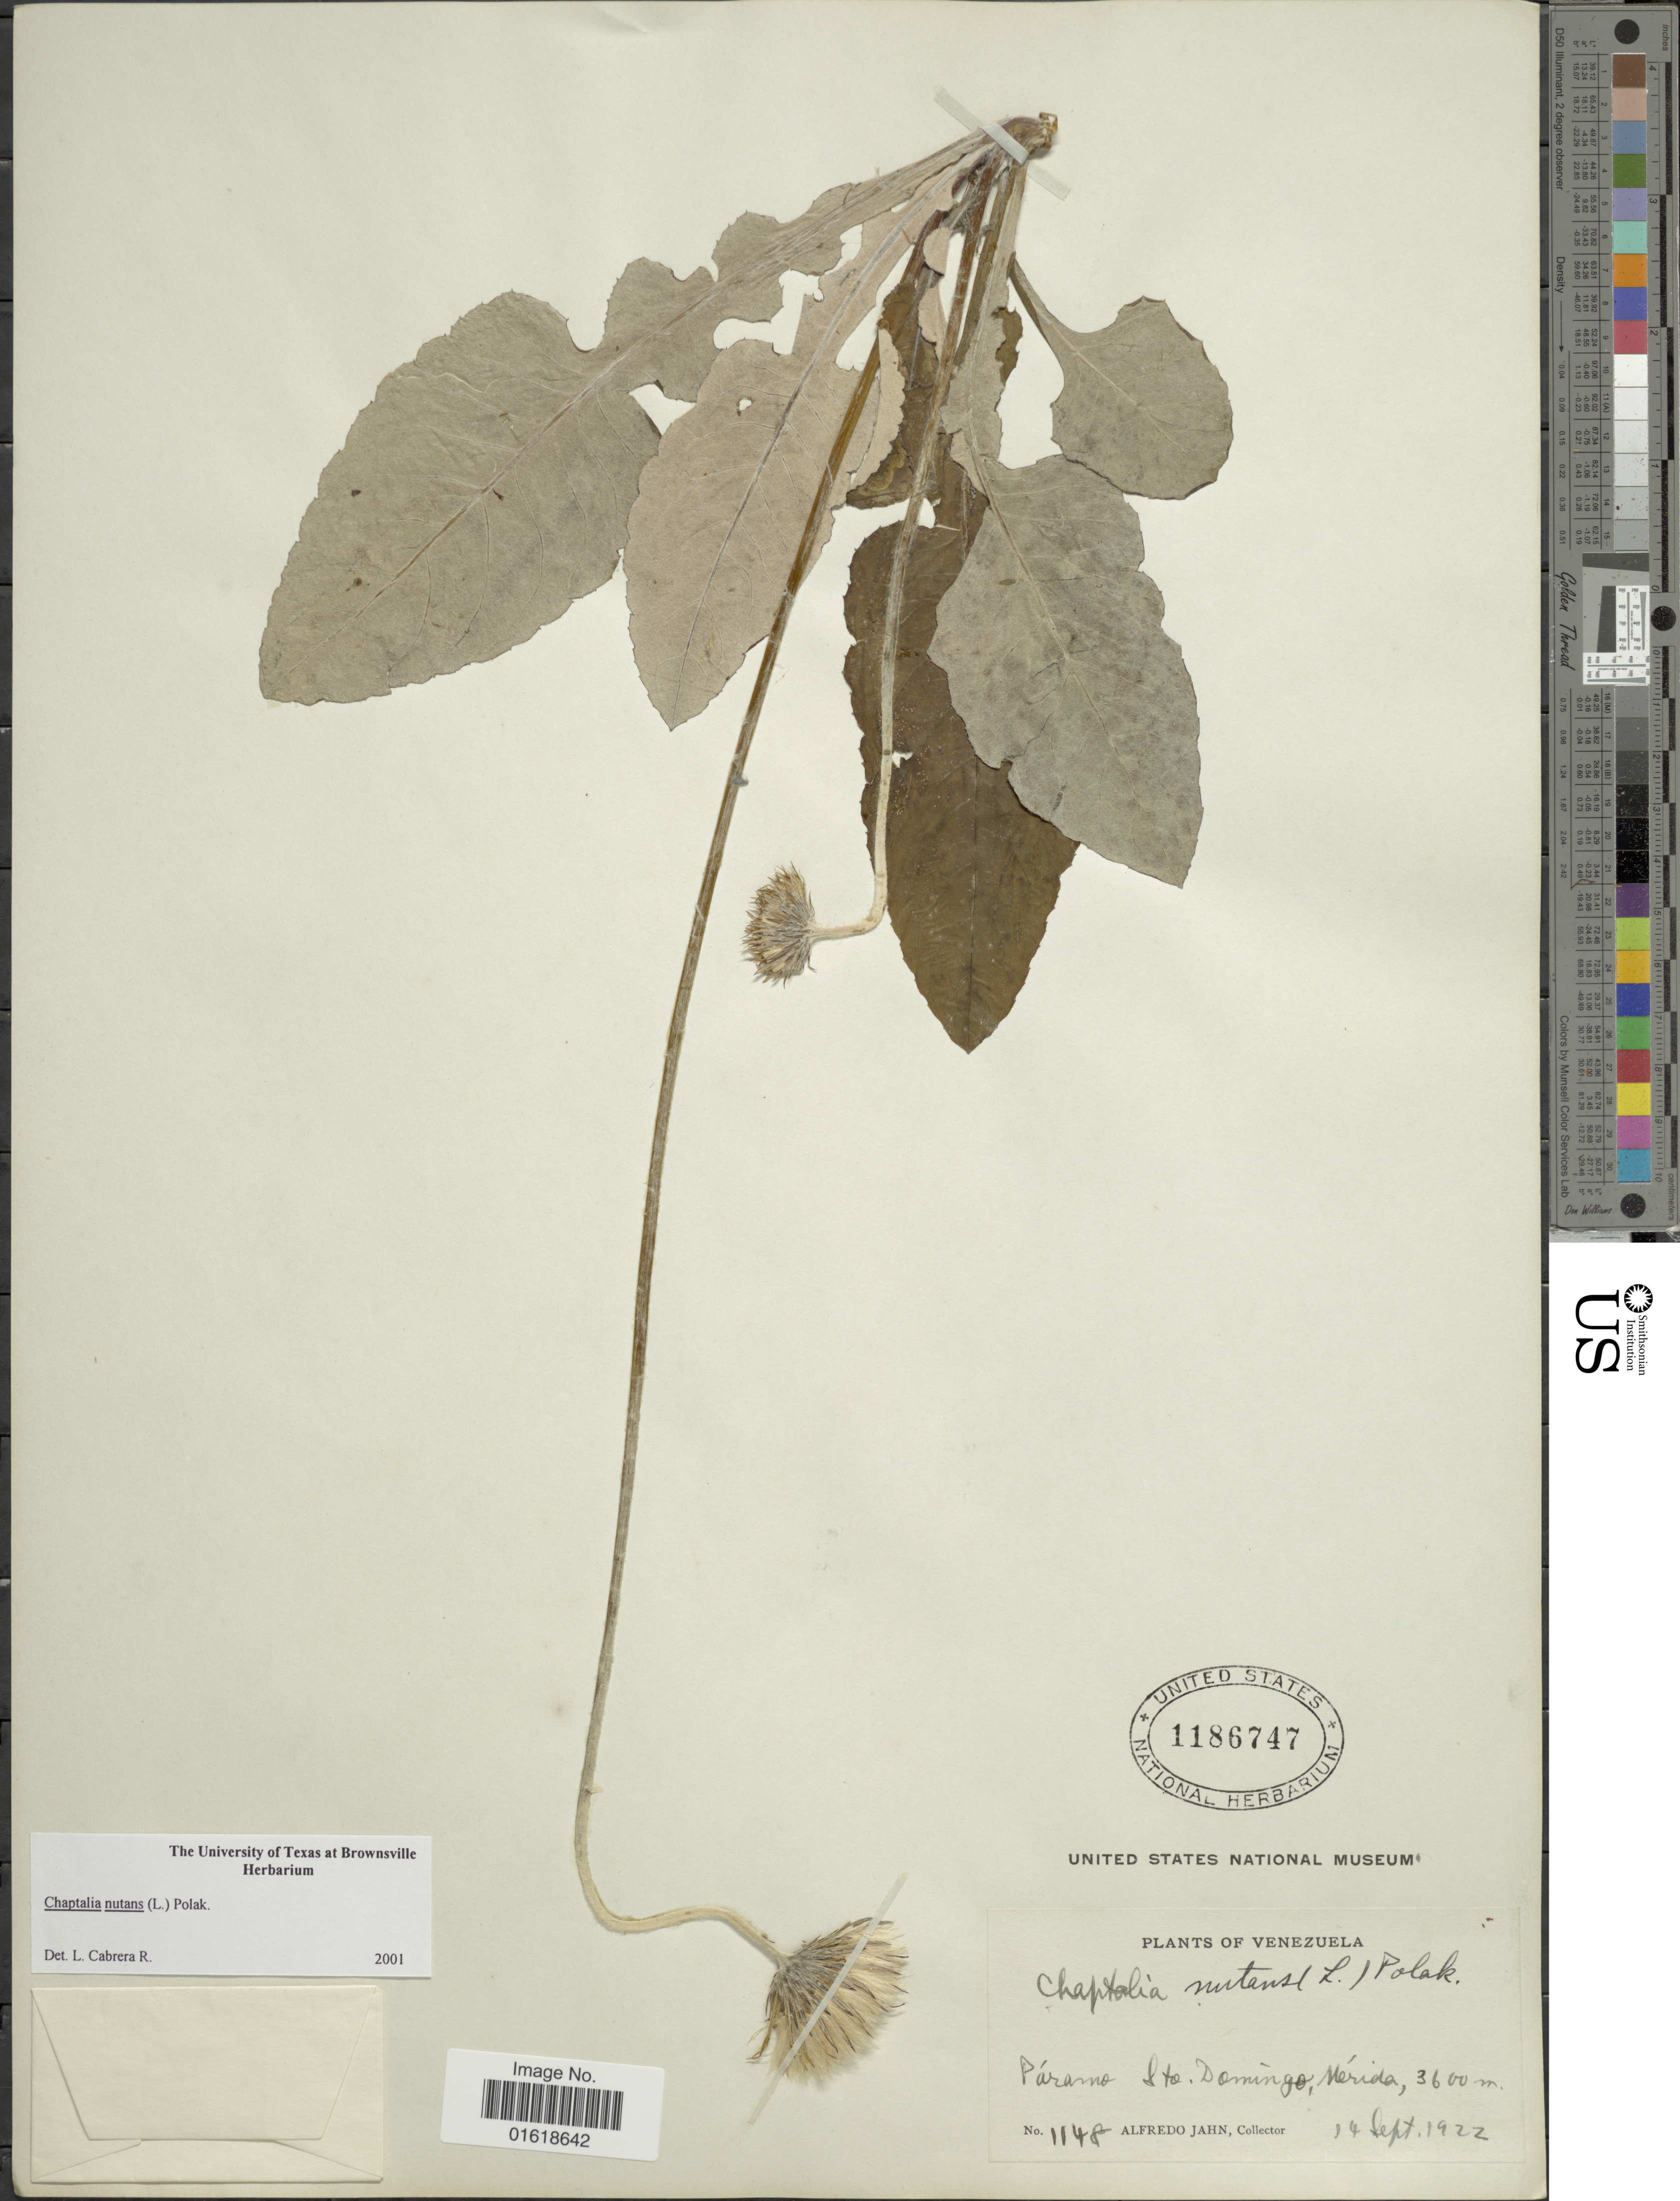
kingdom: Plantae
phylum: Tracheophyta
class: Magnoliopsida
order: Asterales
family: Asteraceae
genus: Chaptalia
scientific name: Chaptalia nutans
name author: (L.) Pol.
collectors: A. Jahn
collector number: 1148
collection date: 1922-09-14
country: Venezuela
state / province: Mérida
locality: Páramo, Sto. Domingo, Mérida.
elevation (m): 3600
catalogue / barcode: US 1186747